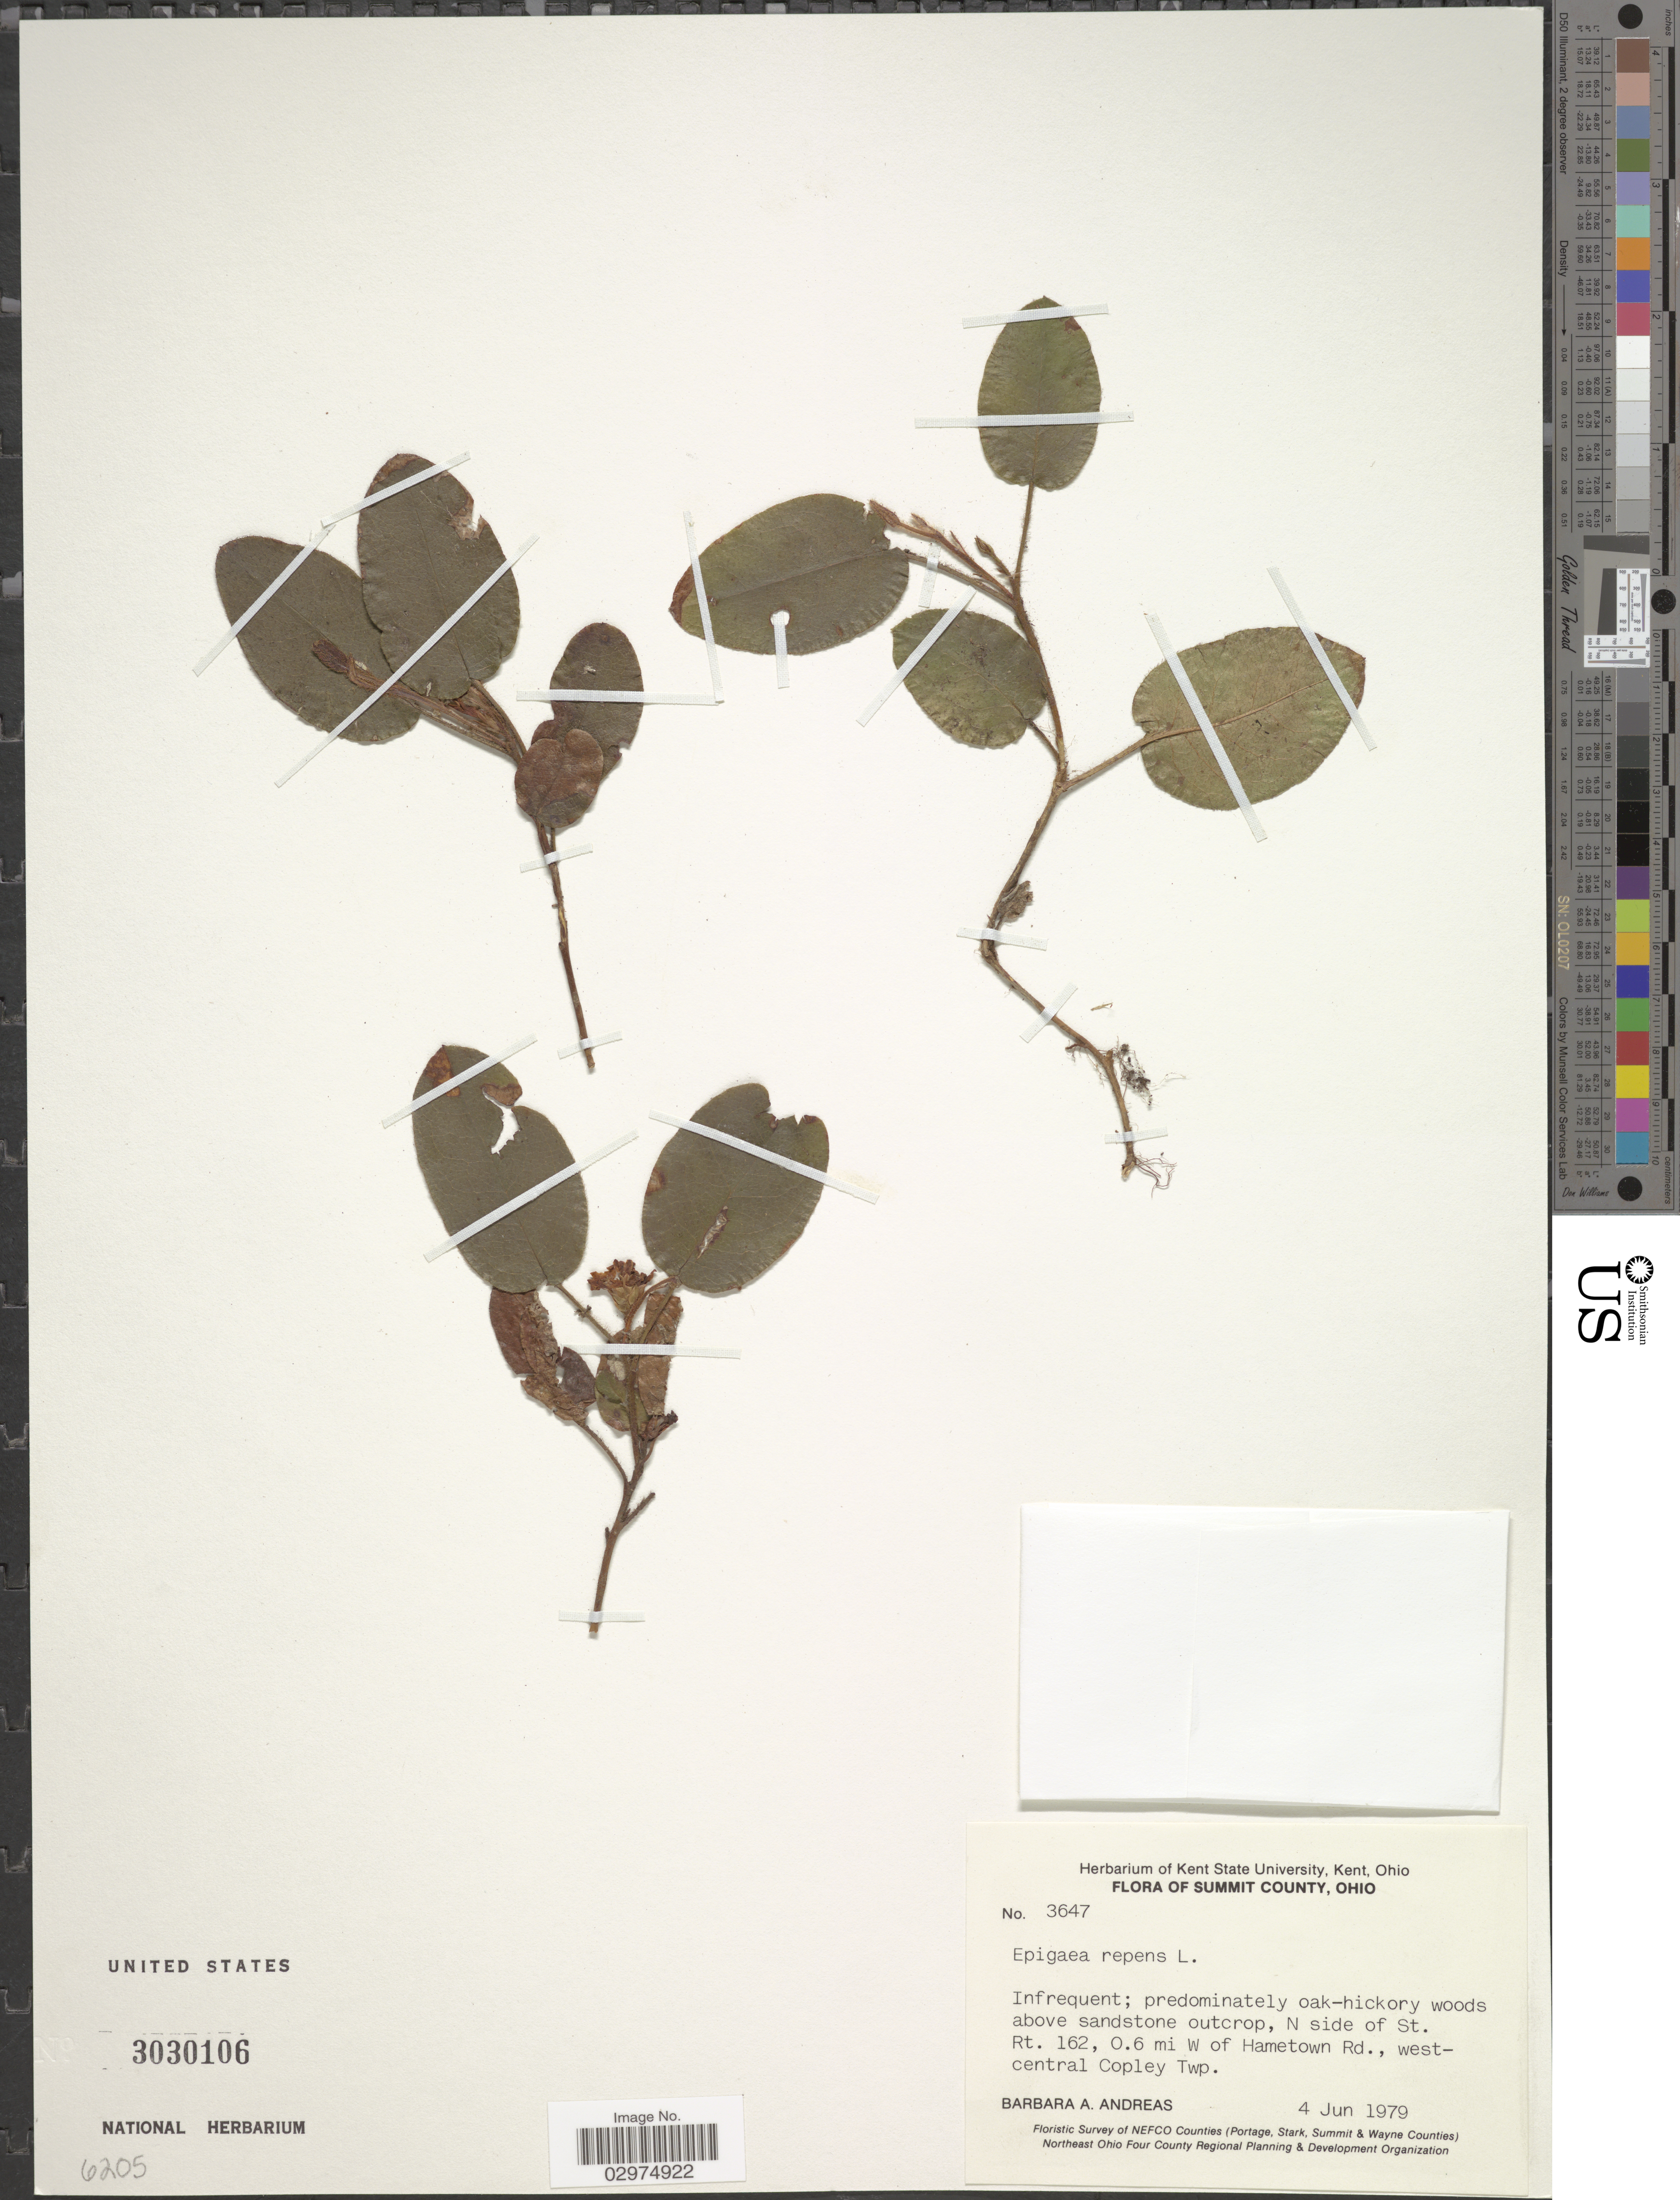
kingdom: Plantae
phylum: Tracheophyta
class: Magnoliopsida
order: Ericales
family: Ericaceae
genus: Epigaea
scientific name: Epigaea repens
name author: L.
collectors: B. A. Andreas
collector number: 3647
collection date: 1979-06-04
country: United States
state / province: Ohio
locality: Summit County. N side of St. Rt. 162, 0.6 mi W of Hametown Rd., west-central Copley Twp.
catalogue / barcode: US 3030106